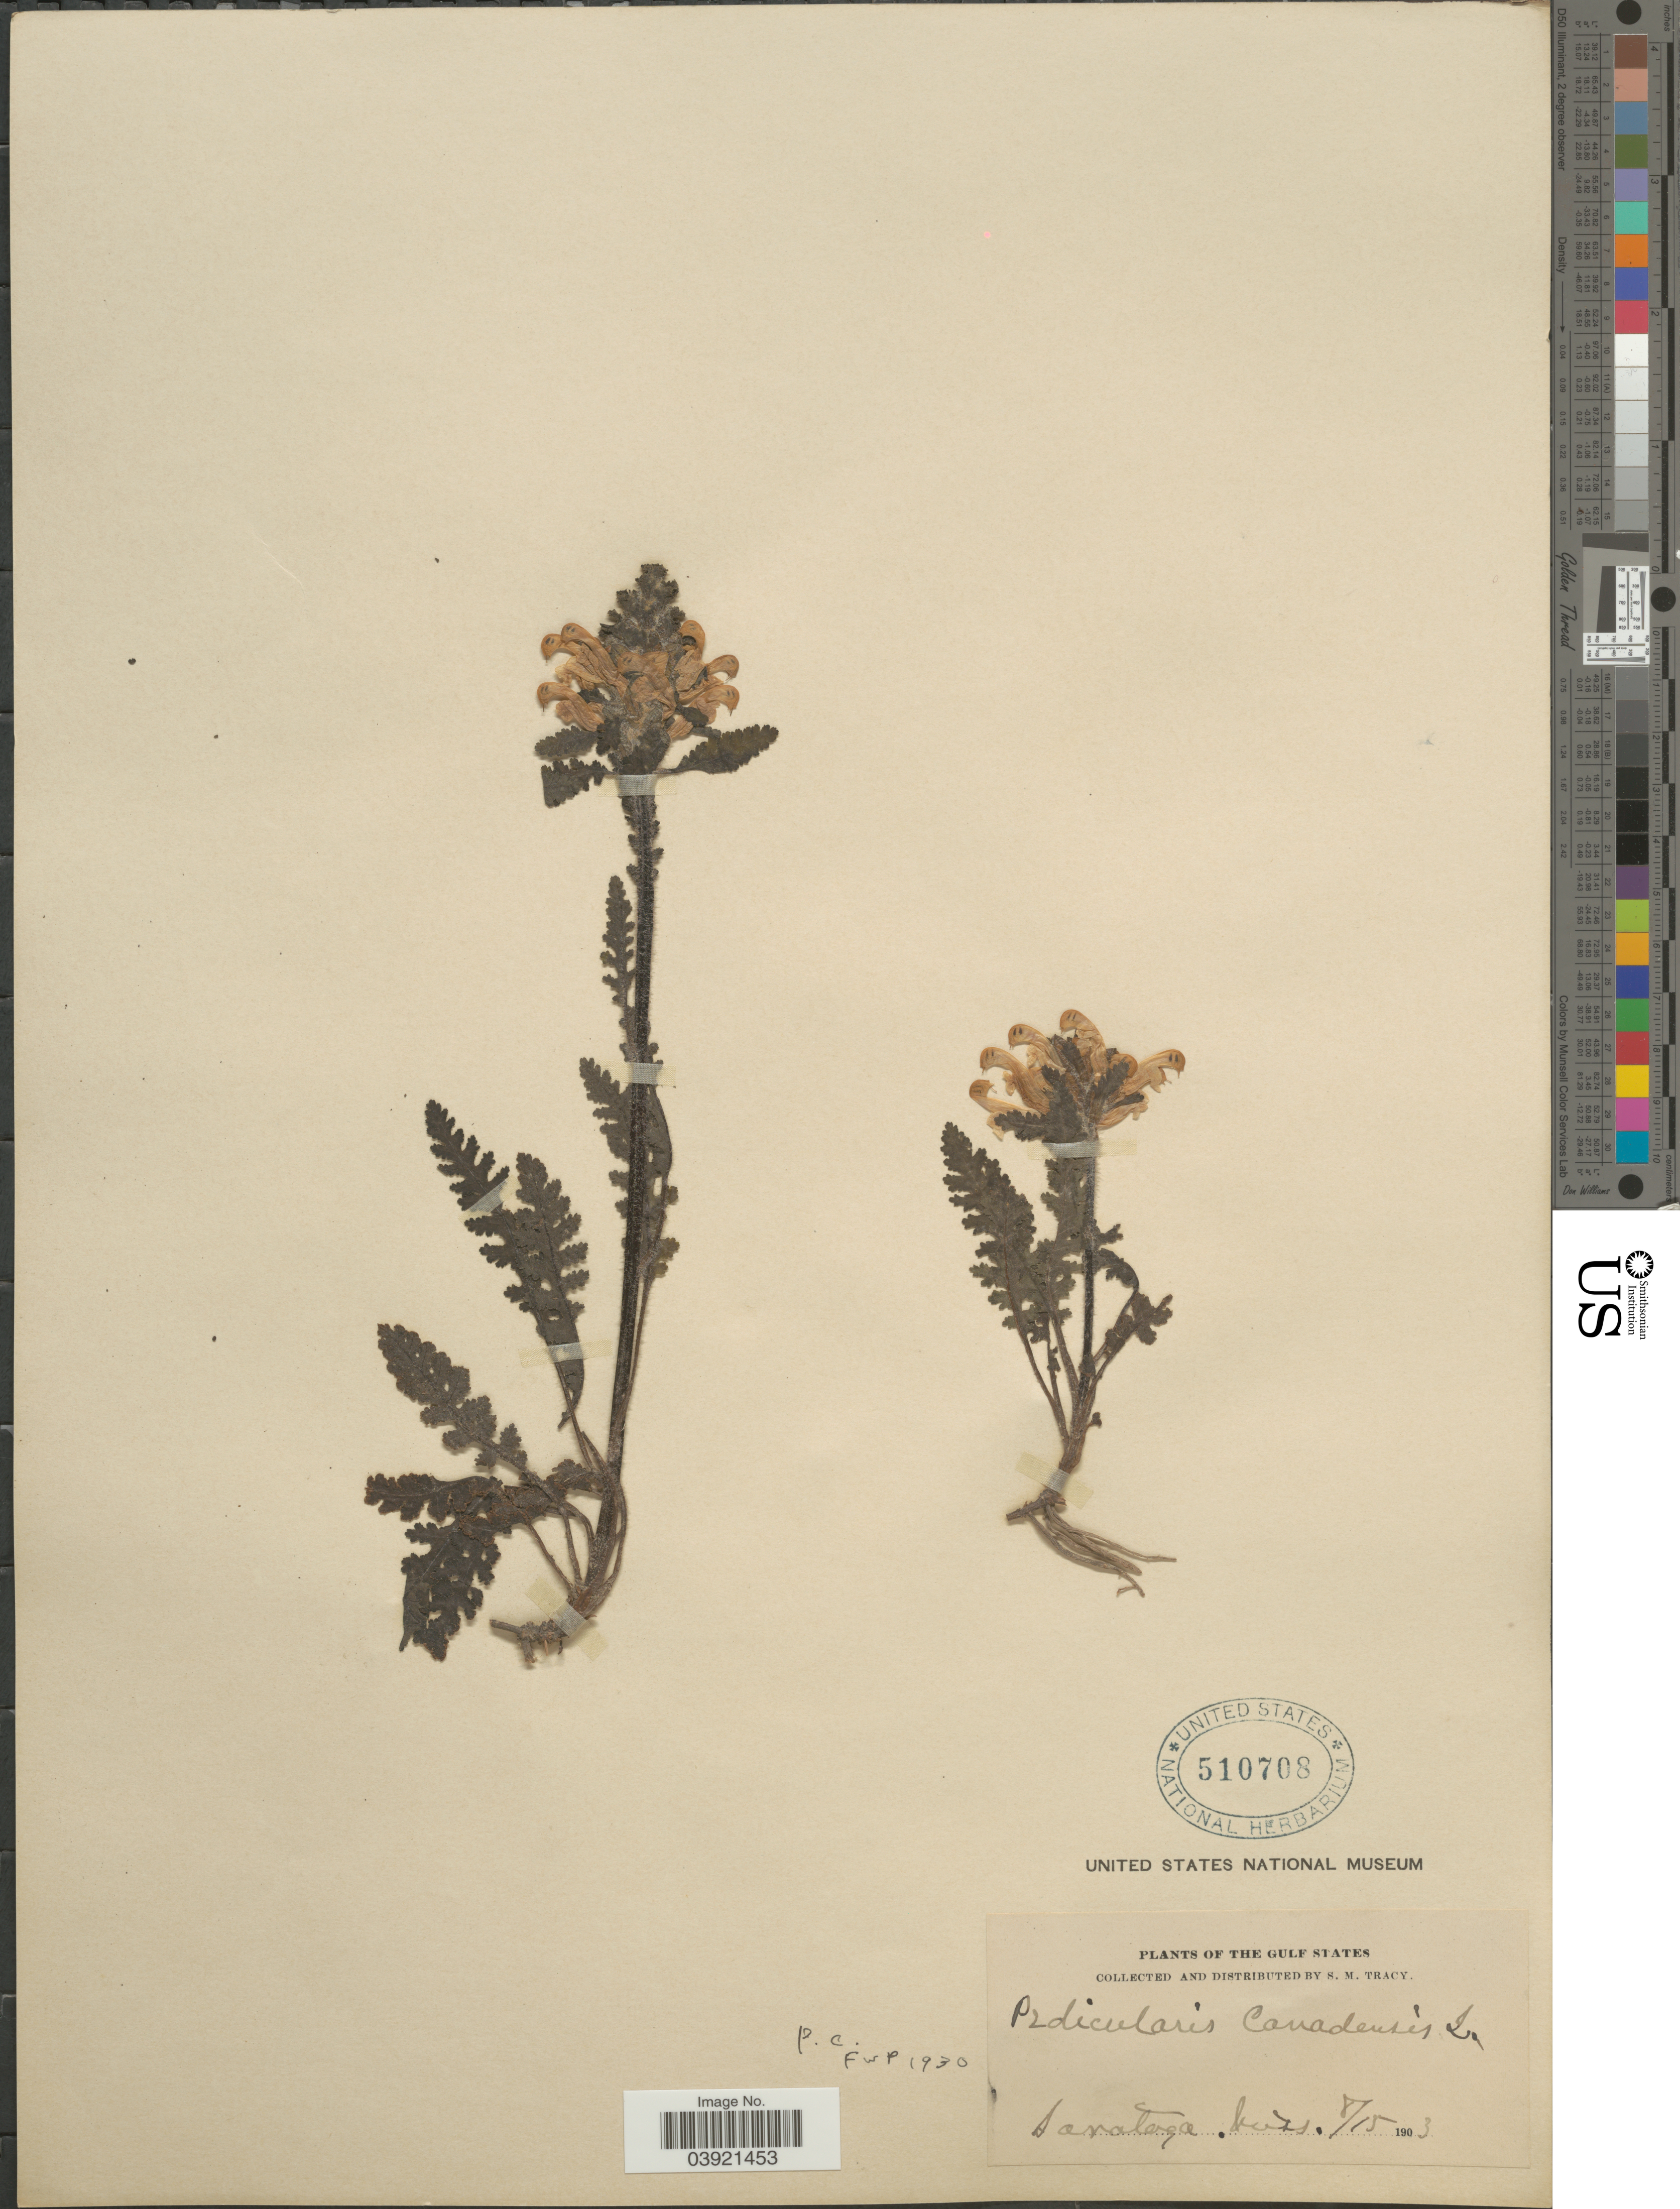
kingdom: Plantae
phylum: Tracheophyta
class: Magnoliopsida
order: Lamiales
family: Orobanchaceae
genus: Pedicularis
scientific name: Pedicularis canadensis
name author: L.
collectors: S. M. Tracy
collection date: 1903-08-15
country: United States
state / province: Massachusetts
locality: The Gulf States. Saratoga.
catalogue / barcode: US 510708